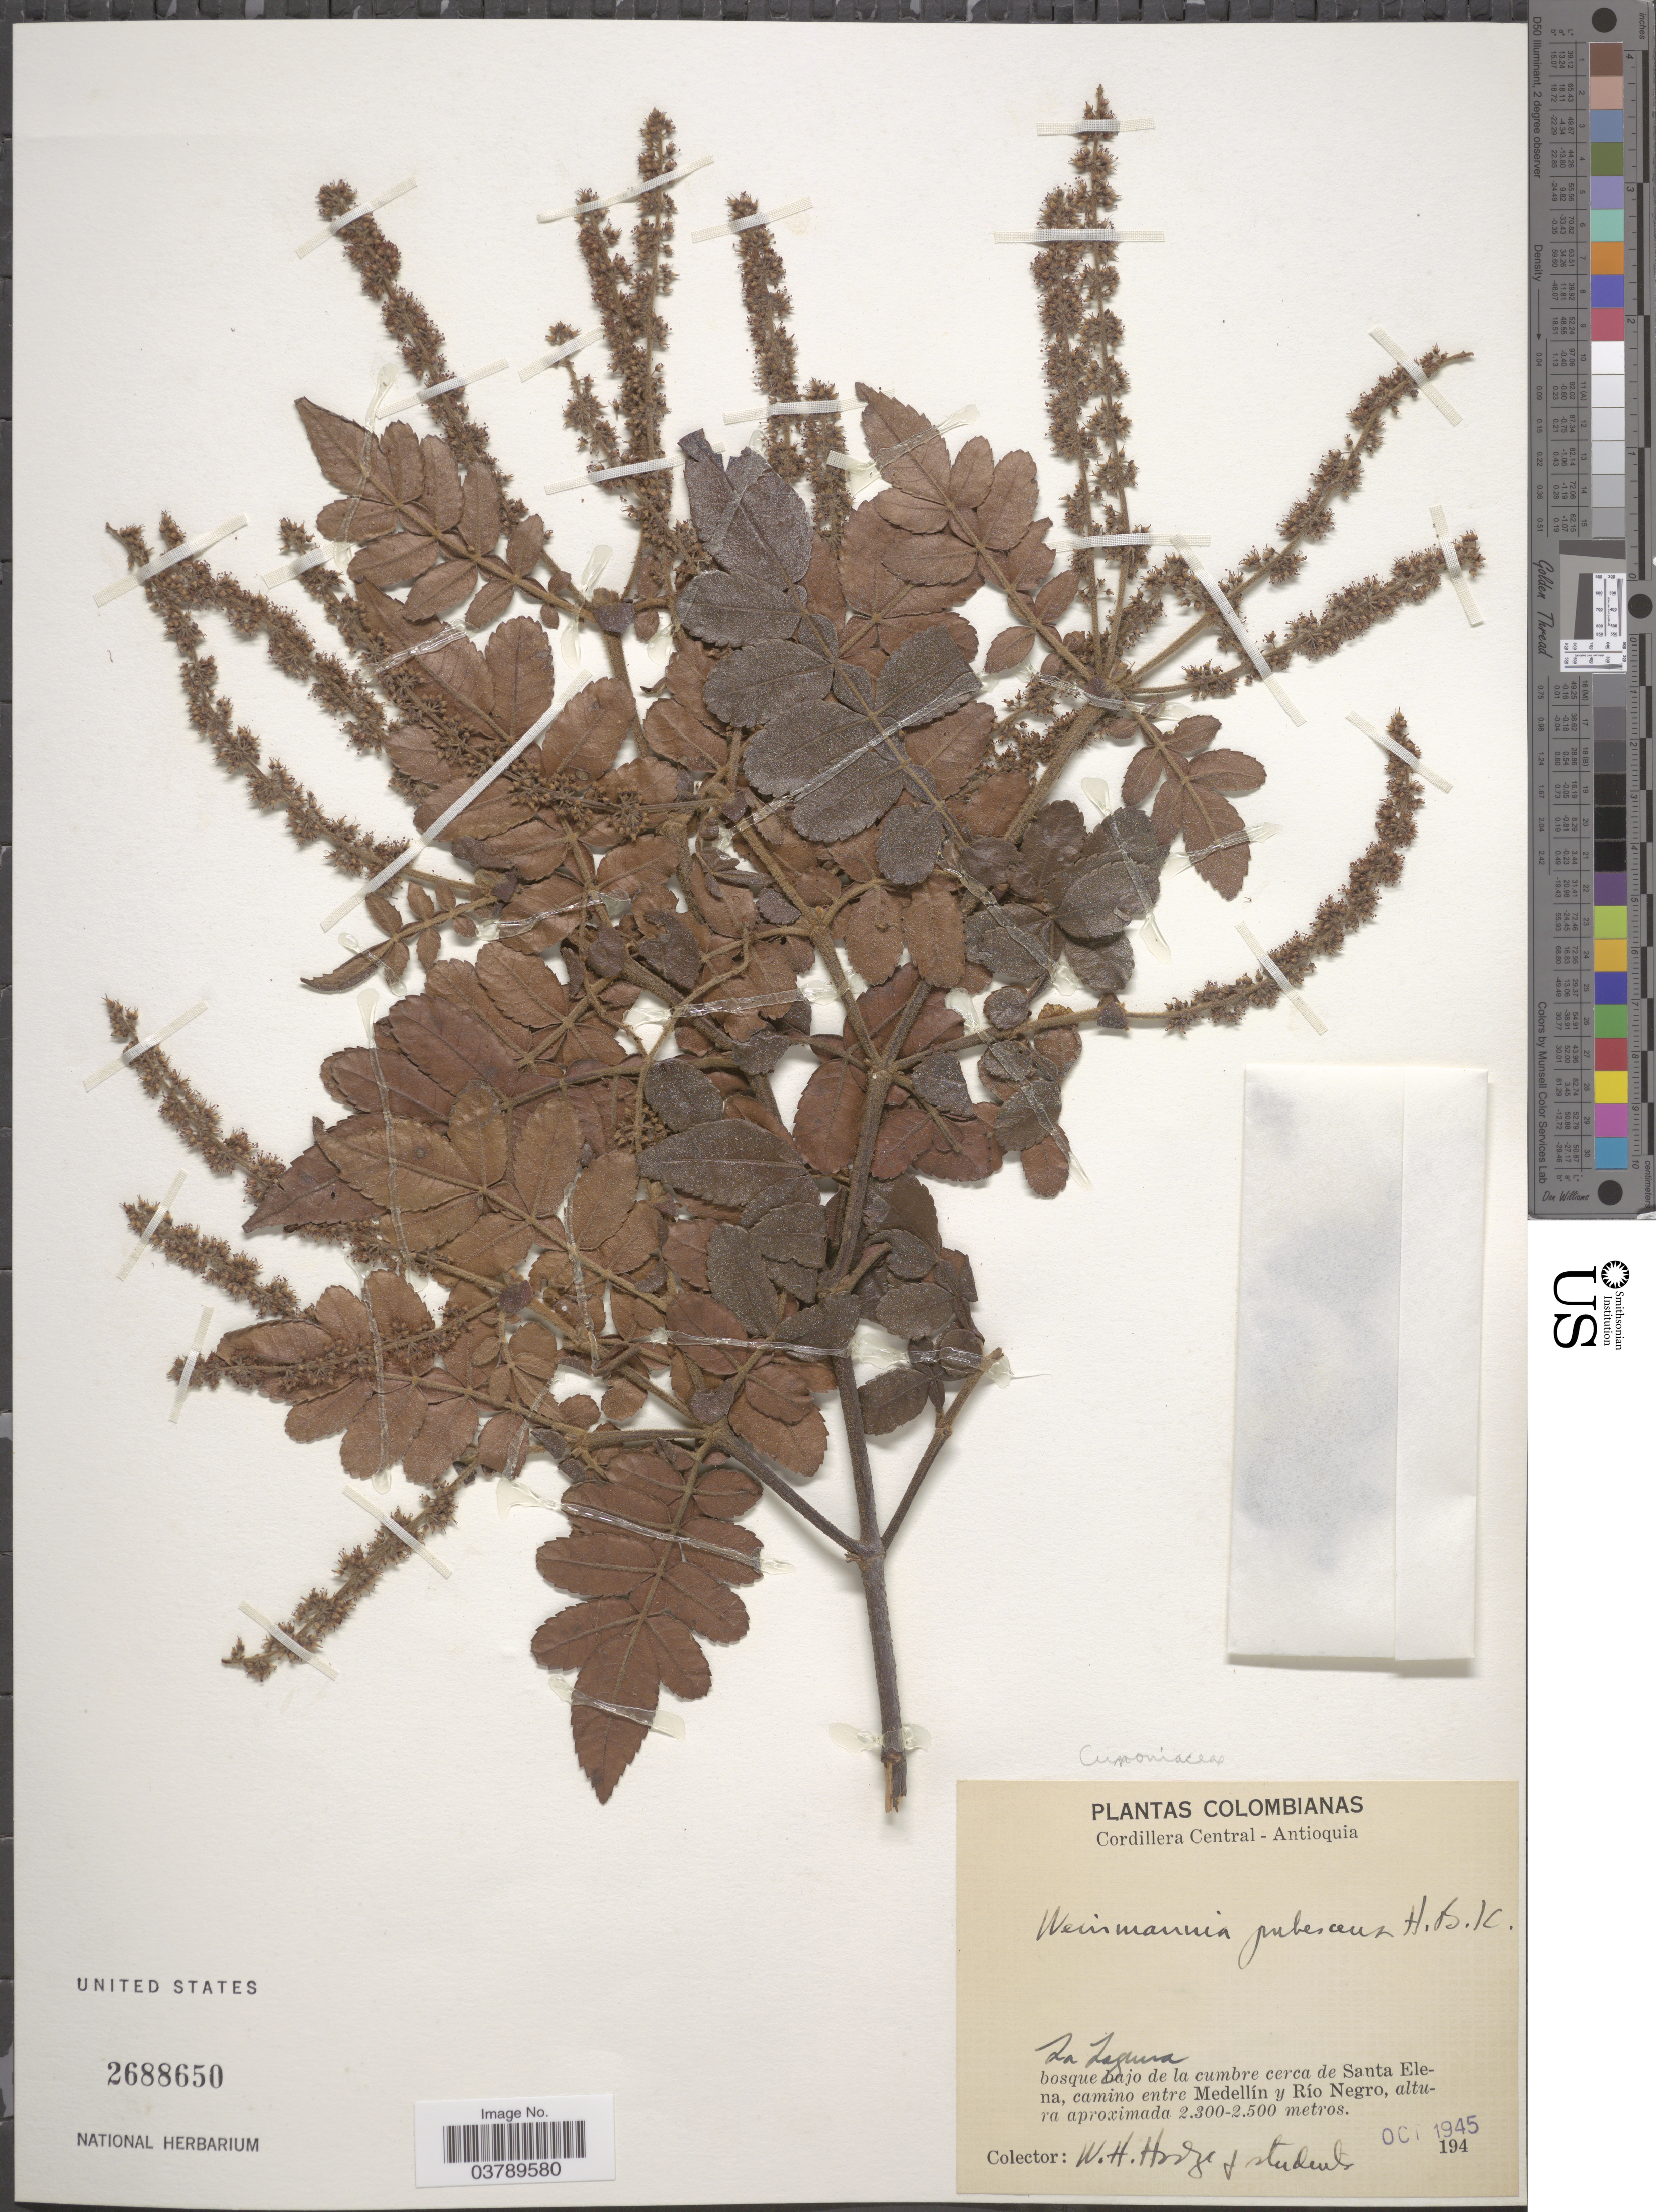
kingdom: Plantae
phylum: Tracheophyta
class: Magnoliopsida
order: Oxalidales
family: Cunoniaceae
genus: Weinmannia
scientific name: Weinmannia pubescens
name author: Kunth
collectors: W. Hodge & Students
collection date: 1945-10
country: Colombia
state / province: Antioquia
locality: Cordillera Central. La Laguna, bosque bajo de la cumbre cerca de Santa Elena, camino entre Medellín y Río Negro.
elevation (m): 2300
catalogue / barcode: US 2688650